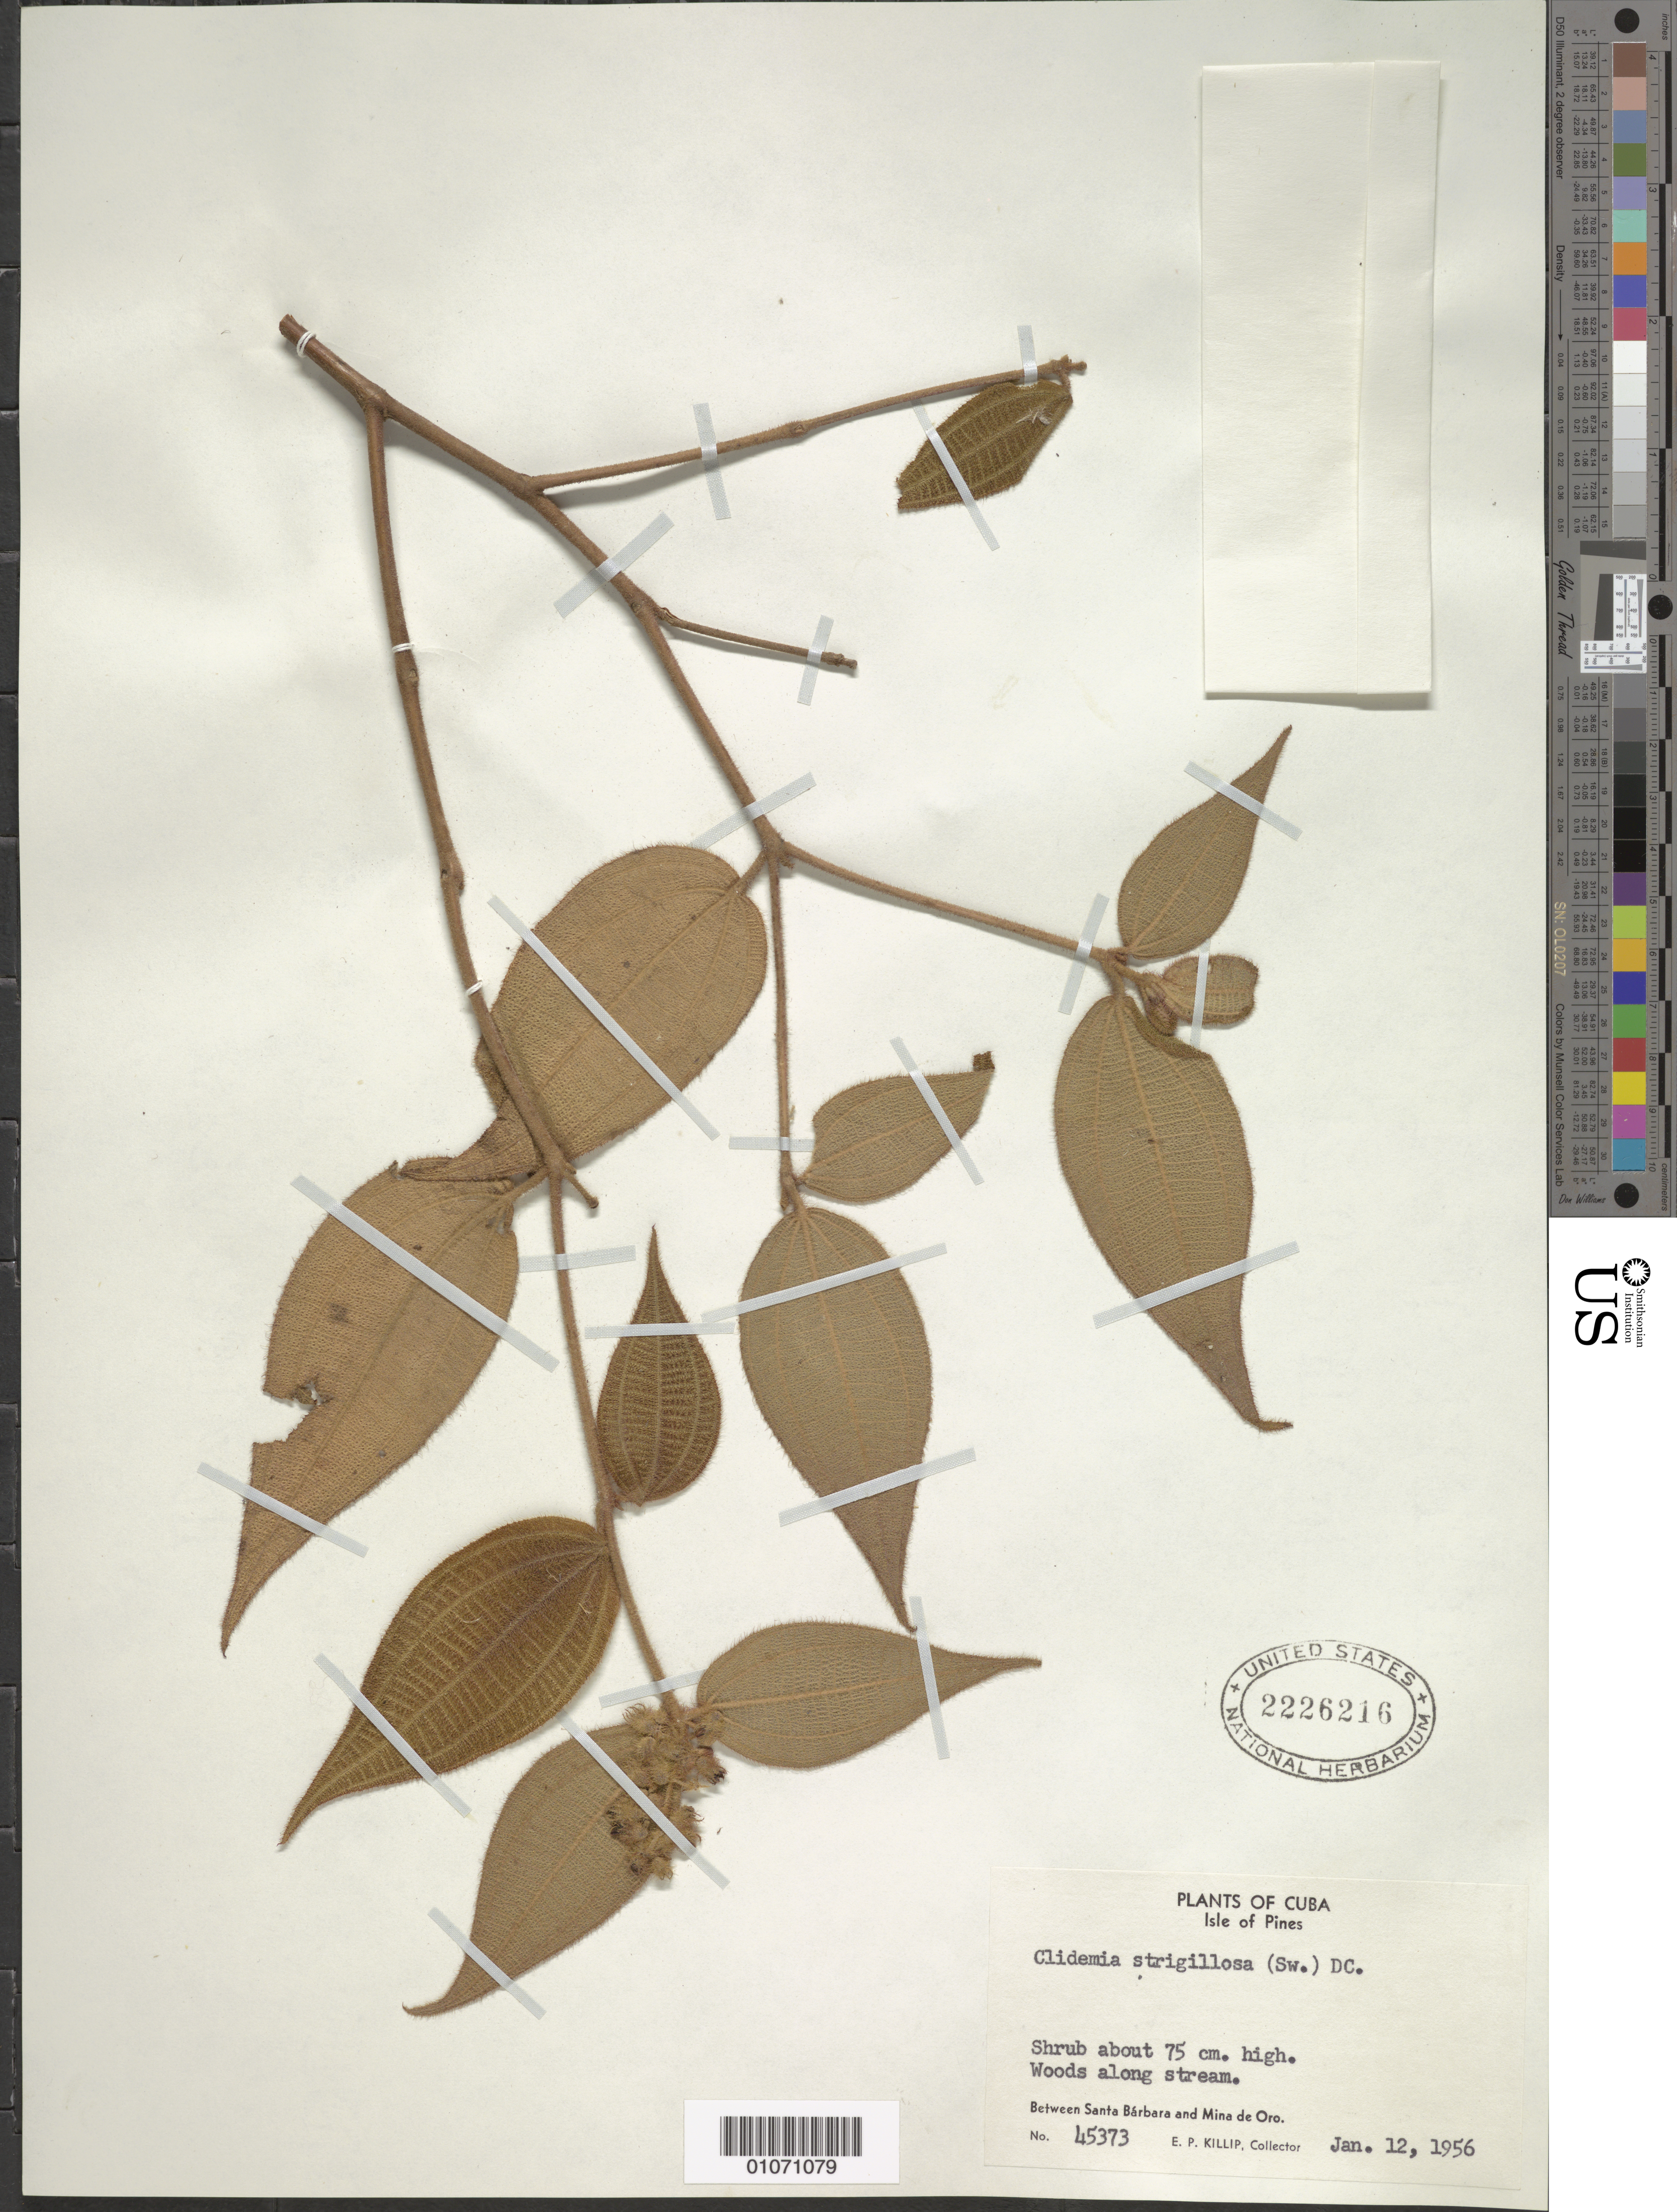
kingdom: Plantae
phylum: Tracheophyta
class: Magnoliopsida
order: Myrtales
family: Melastomataceae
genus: Clidemia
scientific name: Clidemia strigillosa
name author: (Sw.) DC.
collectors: E. P. Killip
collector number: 45373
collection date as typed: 12 Jan 1956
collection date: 1956-01-12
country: Cuba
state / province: Isla de La Juventud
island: Isla de la Juventud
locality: Isle of Pines, between Santa Bárbara and Mina de Oro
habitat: Woods along stream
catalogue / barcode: US 2226216